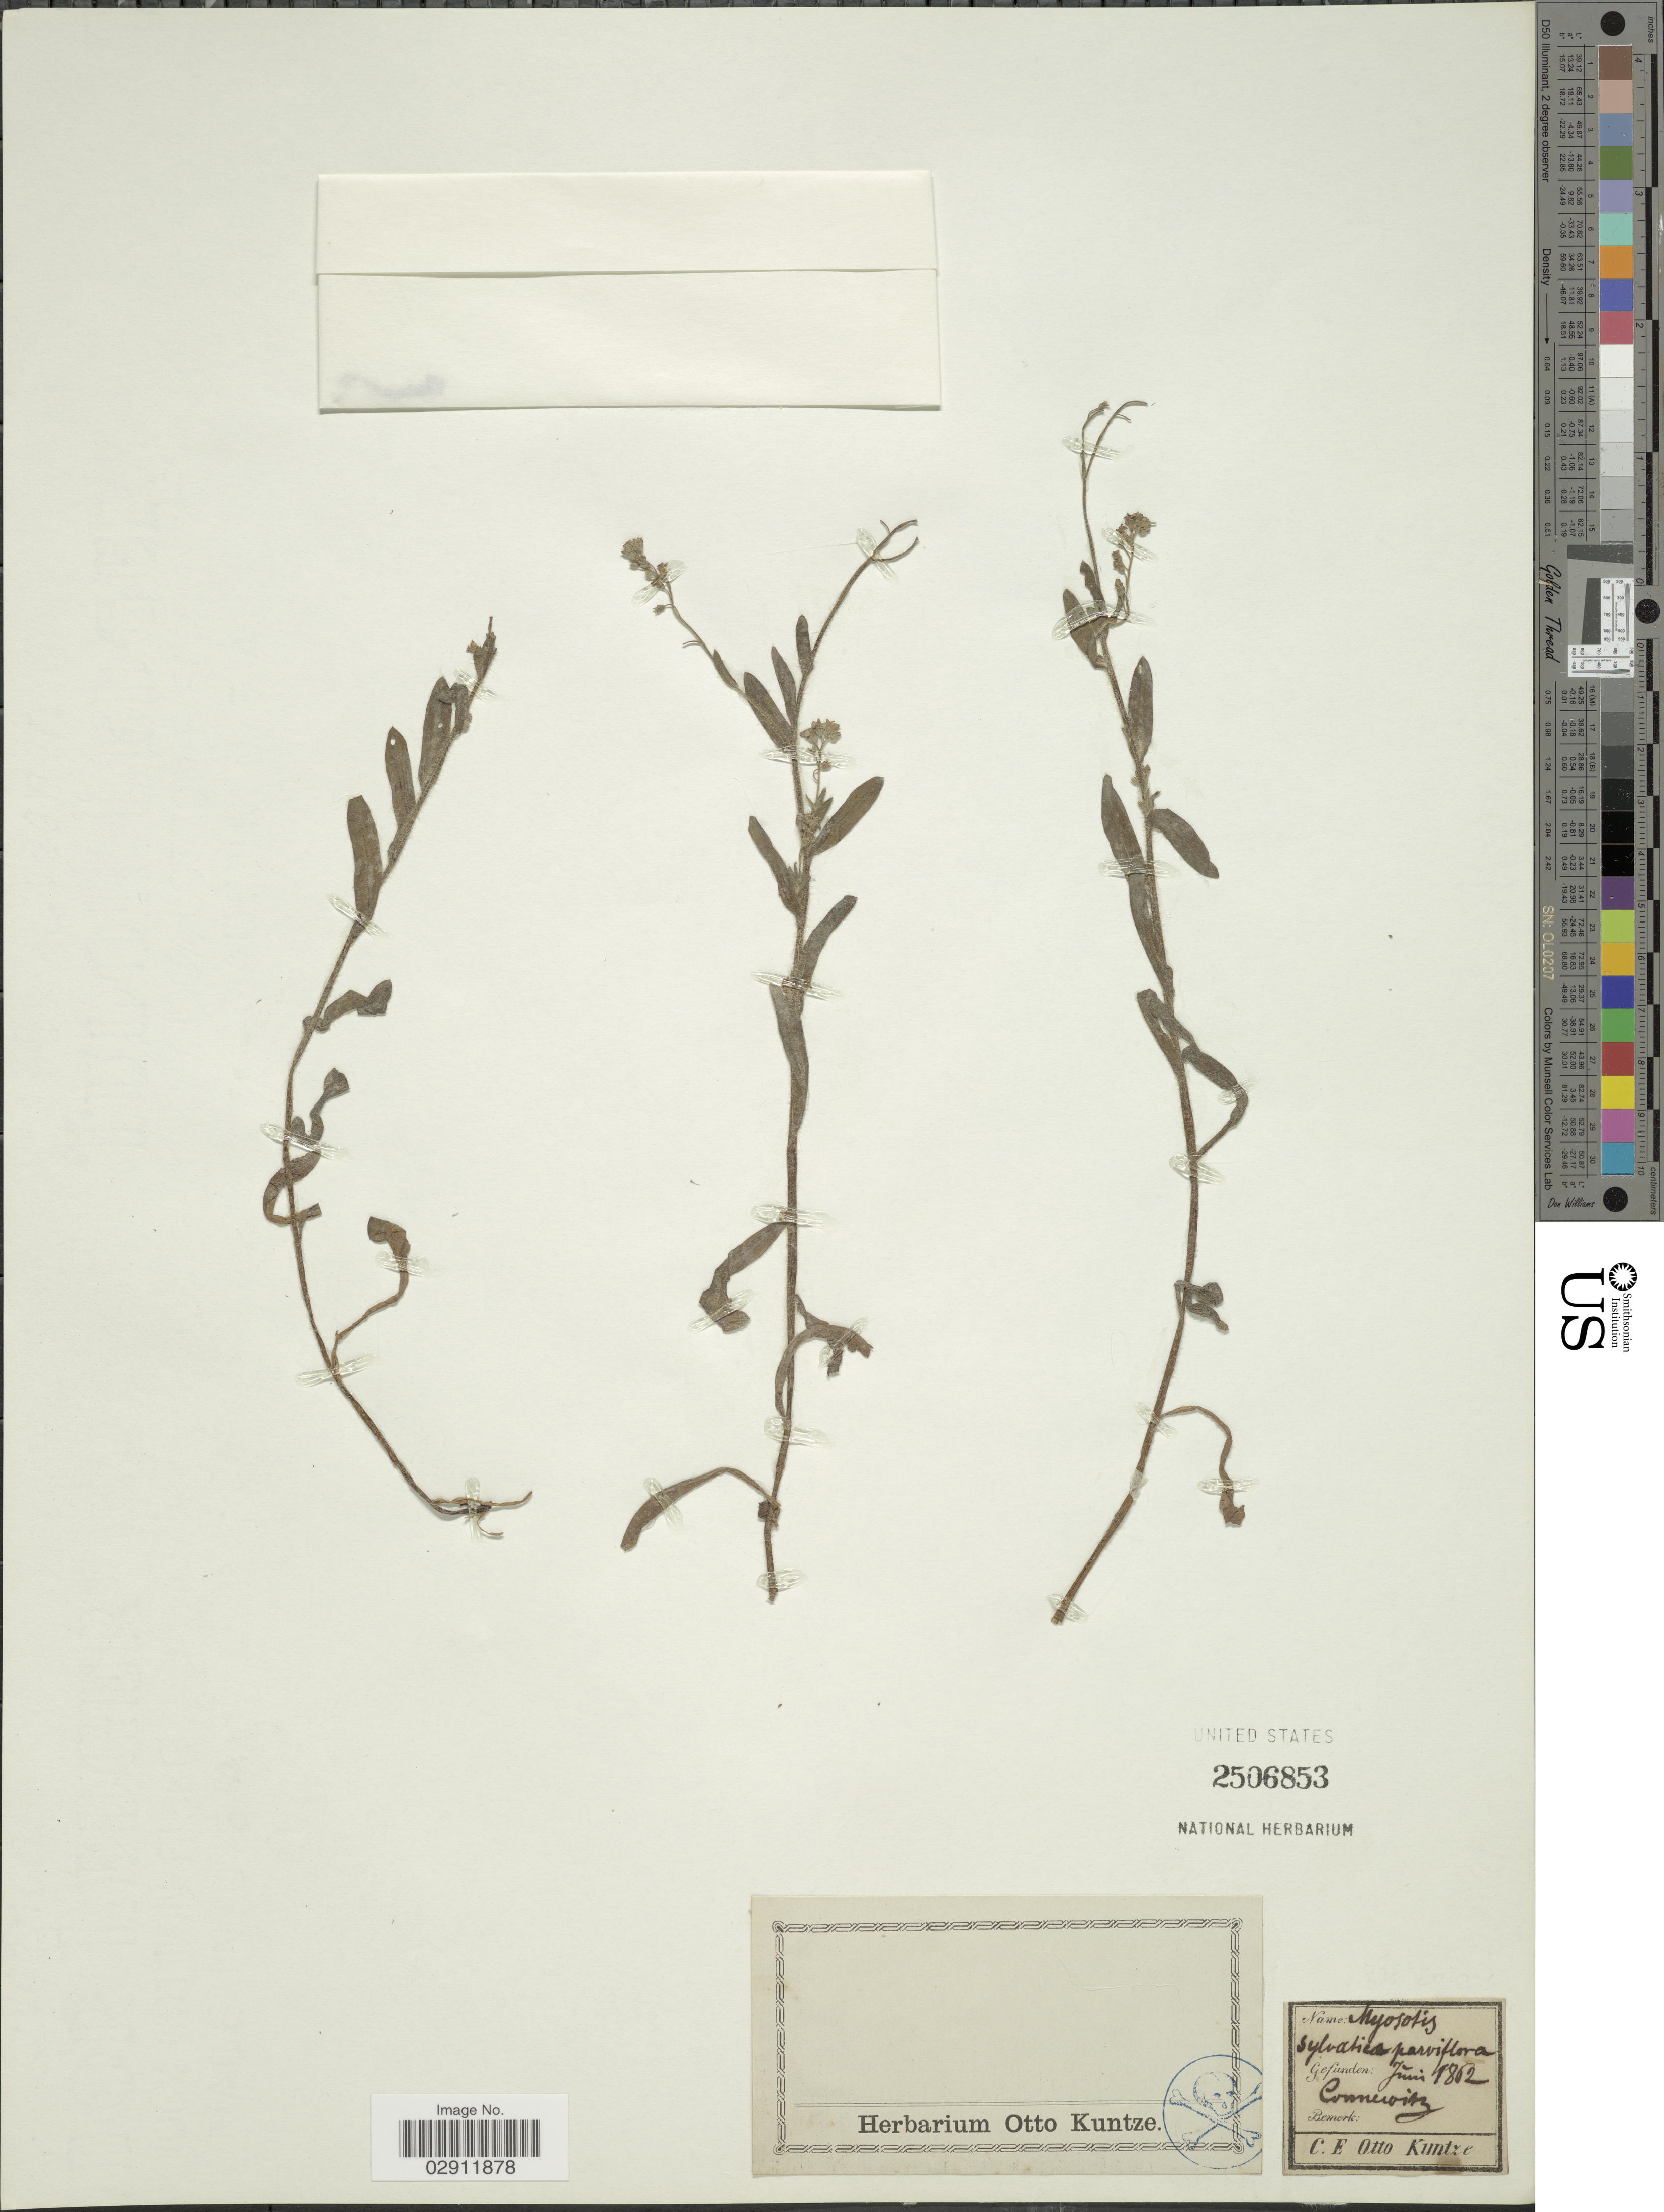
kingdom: Plantae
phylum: Tracheophyta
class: Magnoliopsida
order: Boraginales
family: Boraginaceae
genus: Myosotis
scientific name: Myosotis sylvatica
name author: Ehrh. ex Hoffm.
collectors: C.E.O. Kuntze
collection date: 1862-06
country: Germany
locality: Connewitz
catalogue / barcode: US 2506853